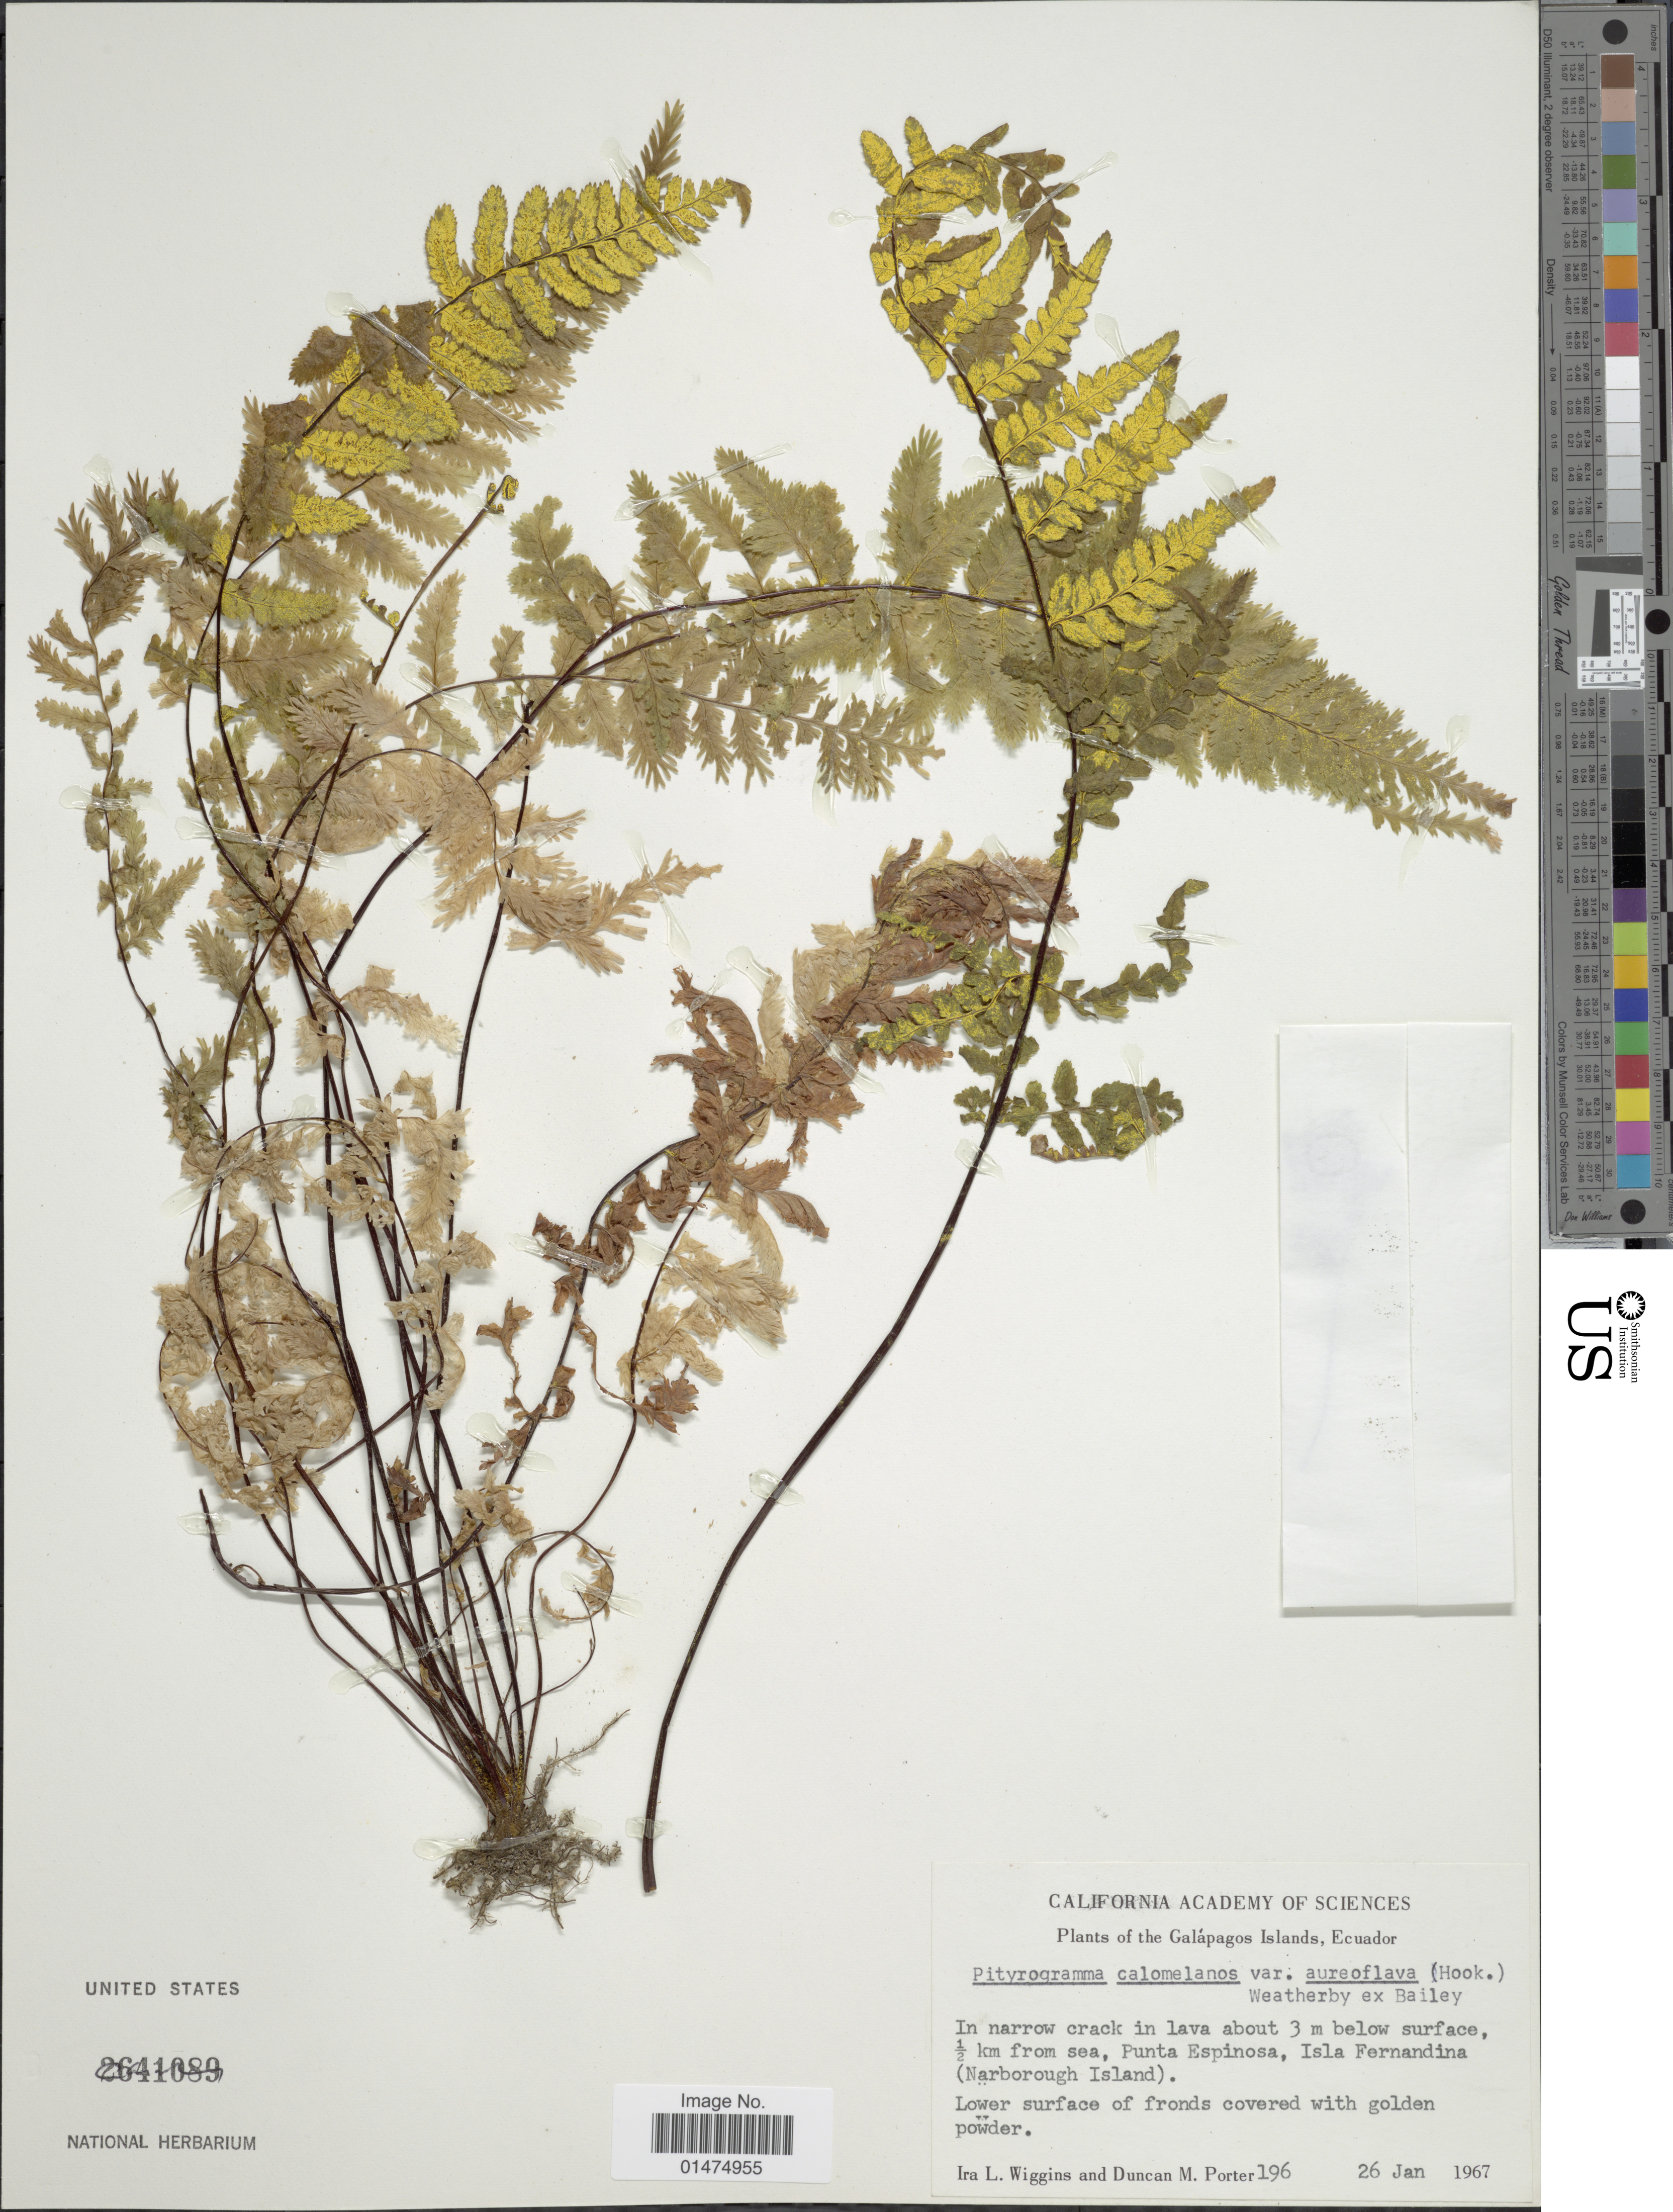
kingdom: Plantae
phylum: Tracheophyta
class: Polypodiopsida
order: Polypodiales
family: Pteridaceae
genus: Pityrogramma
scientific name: Pityrogramma calomelanos var. aureoflava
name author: (Hook.) Weath. ex L.H. Bailey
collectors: I. L. Wiggins & D. M. Porter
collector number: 196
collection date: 1967-01-26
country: Ecuador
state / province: Colón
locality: Galapagos Islands, in narrow crack in Lava about 3m below surface, 1/2 km from sea, Punta Espinosa, Isla Fernandina (Narborough Isand).